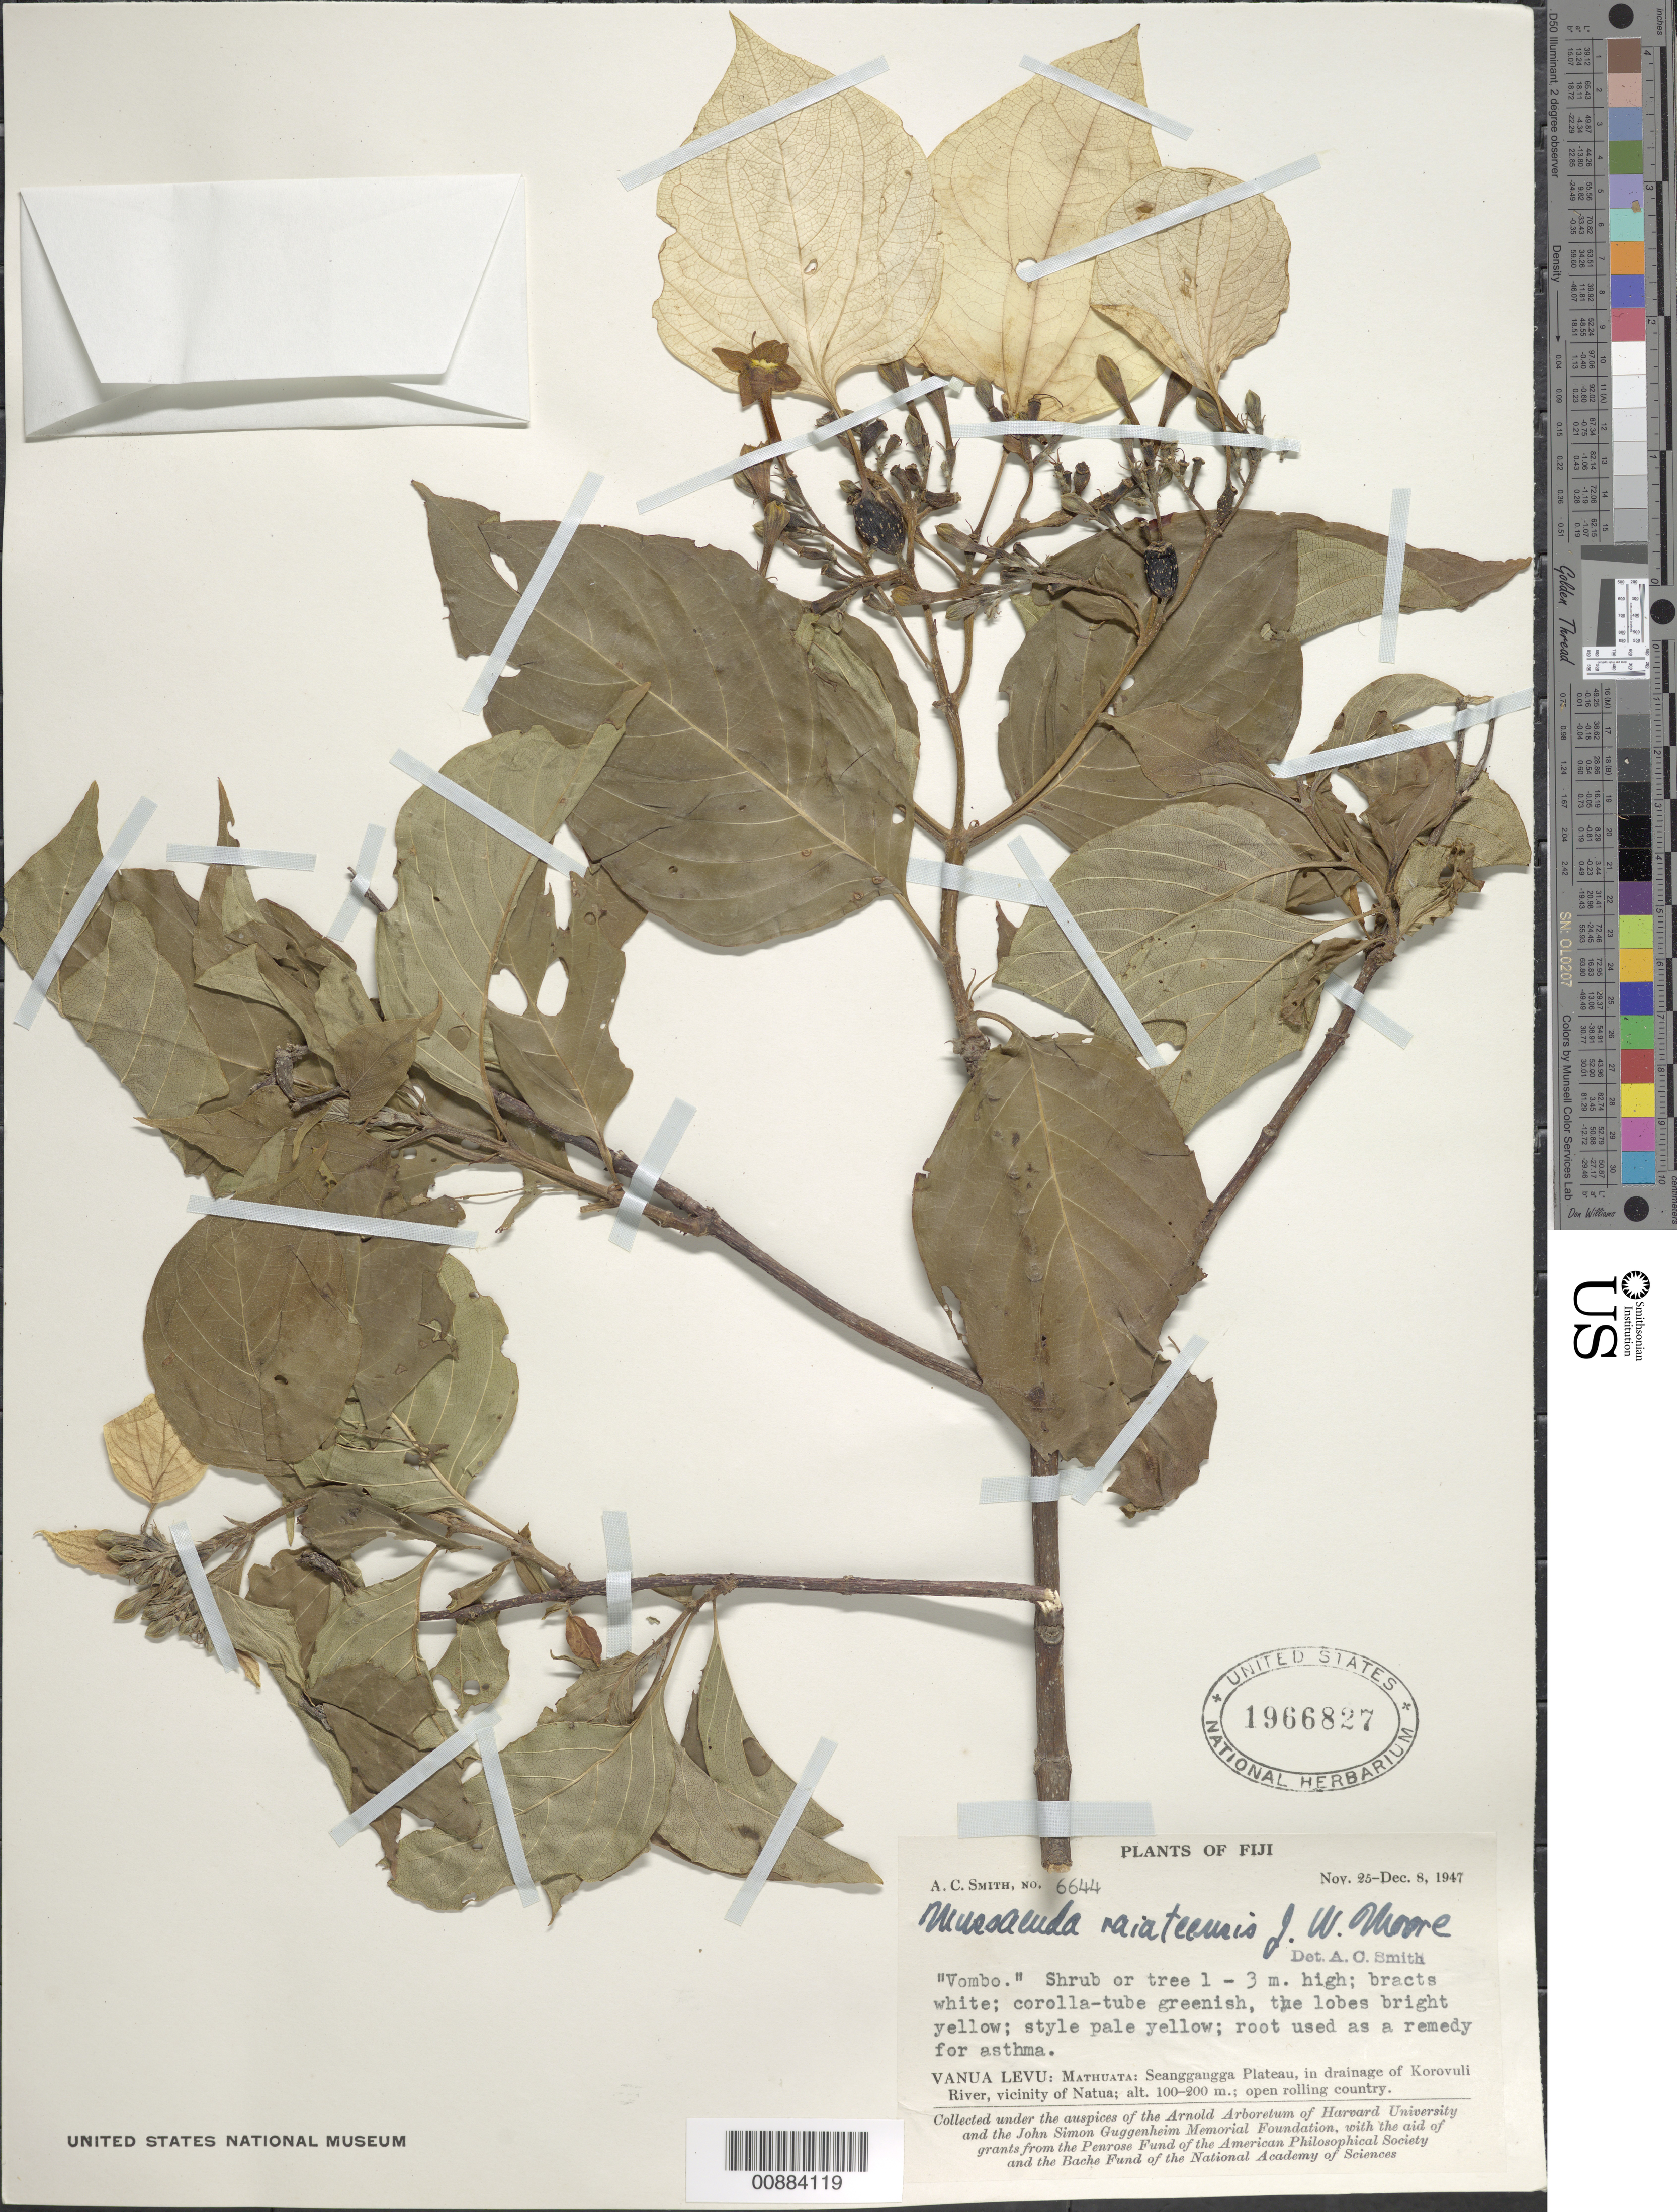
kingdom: Plantae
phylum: Tracheophyta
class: Magnoliopsida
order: Gentianales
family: Rubiaceae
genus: Mussaenda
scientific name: Mussaenda raiateensis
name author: J.W. Moore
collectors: C. A. Smith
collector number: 6644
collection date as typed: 26 Nov 1947 to 08 Dec 1947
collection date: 1947-11-26/1947-12-08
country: Fiji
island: Macuata-i-wai [Mathuata-i-wai]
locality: Mathuata: Seanggangga Plateau, in drainage of Korovuli River, vicinity of Natua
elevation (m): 100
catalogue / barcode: US 1966827